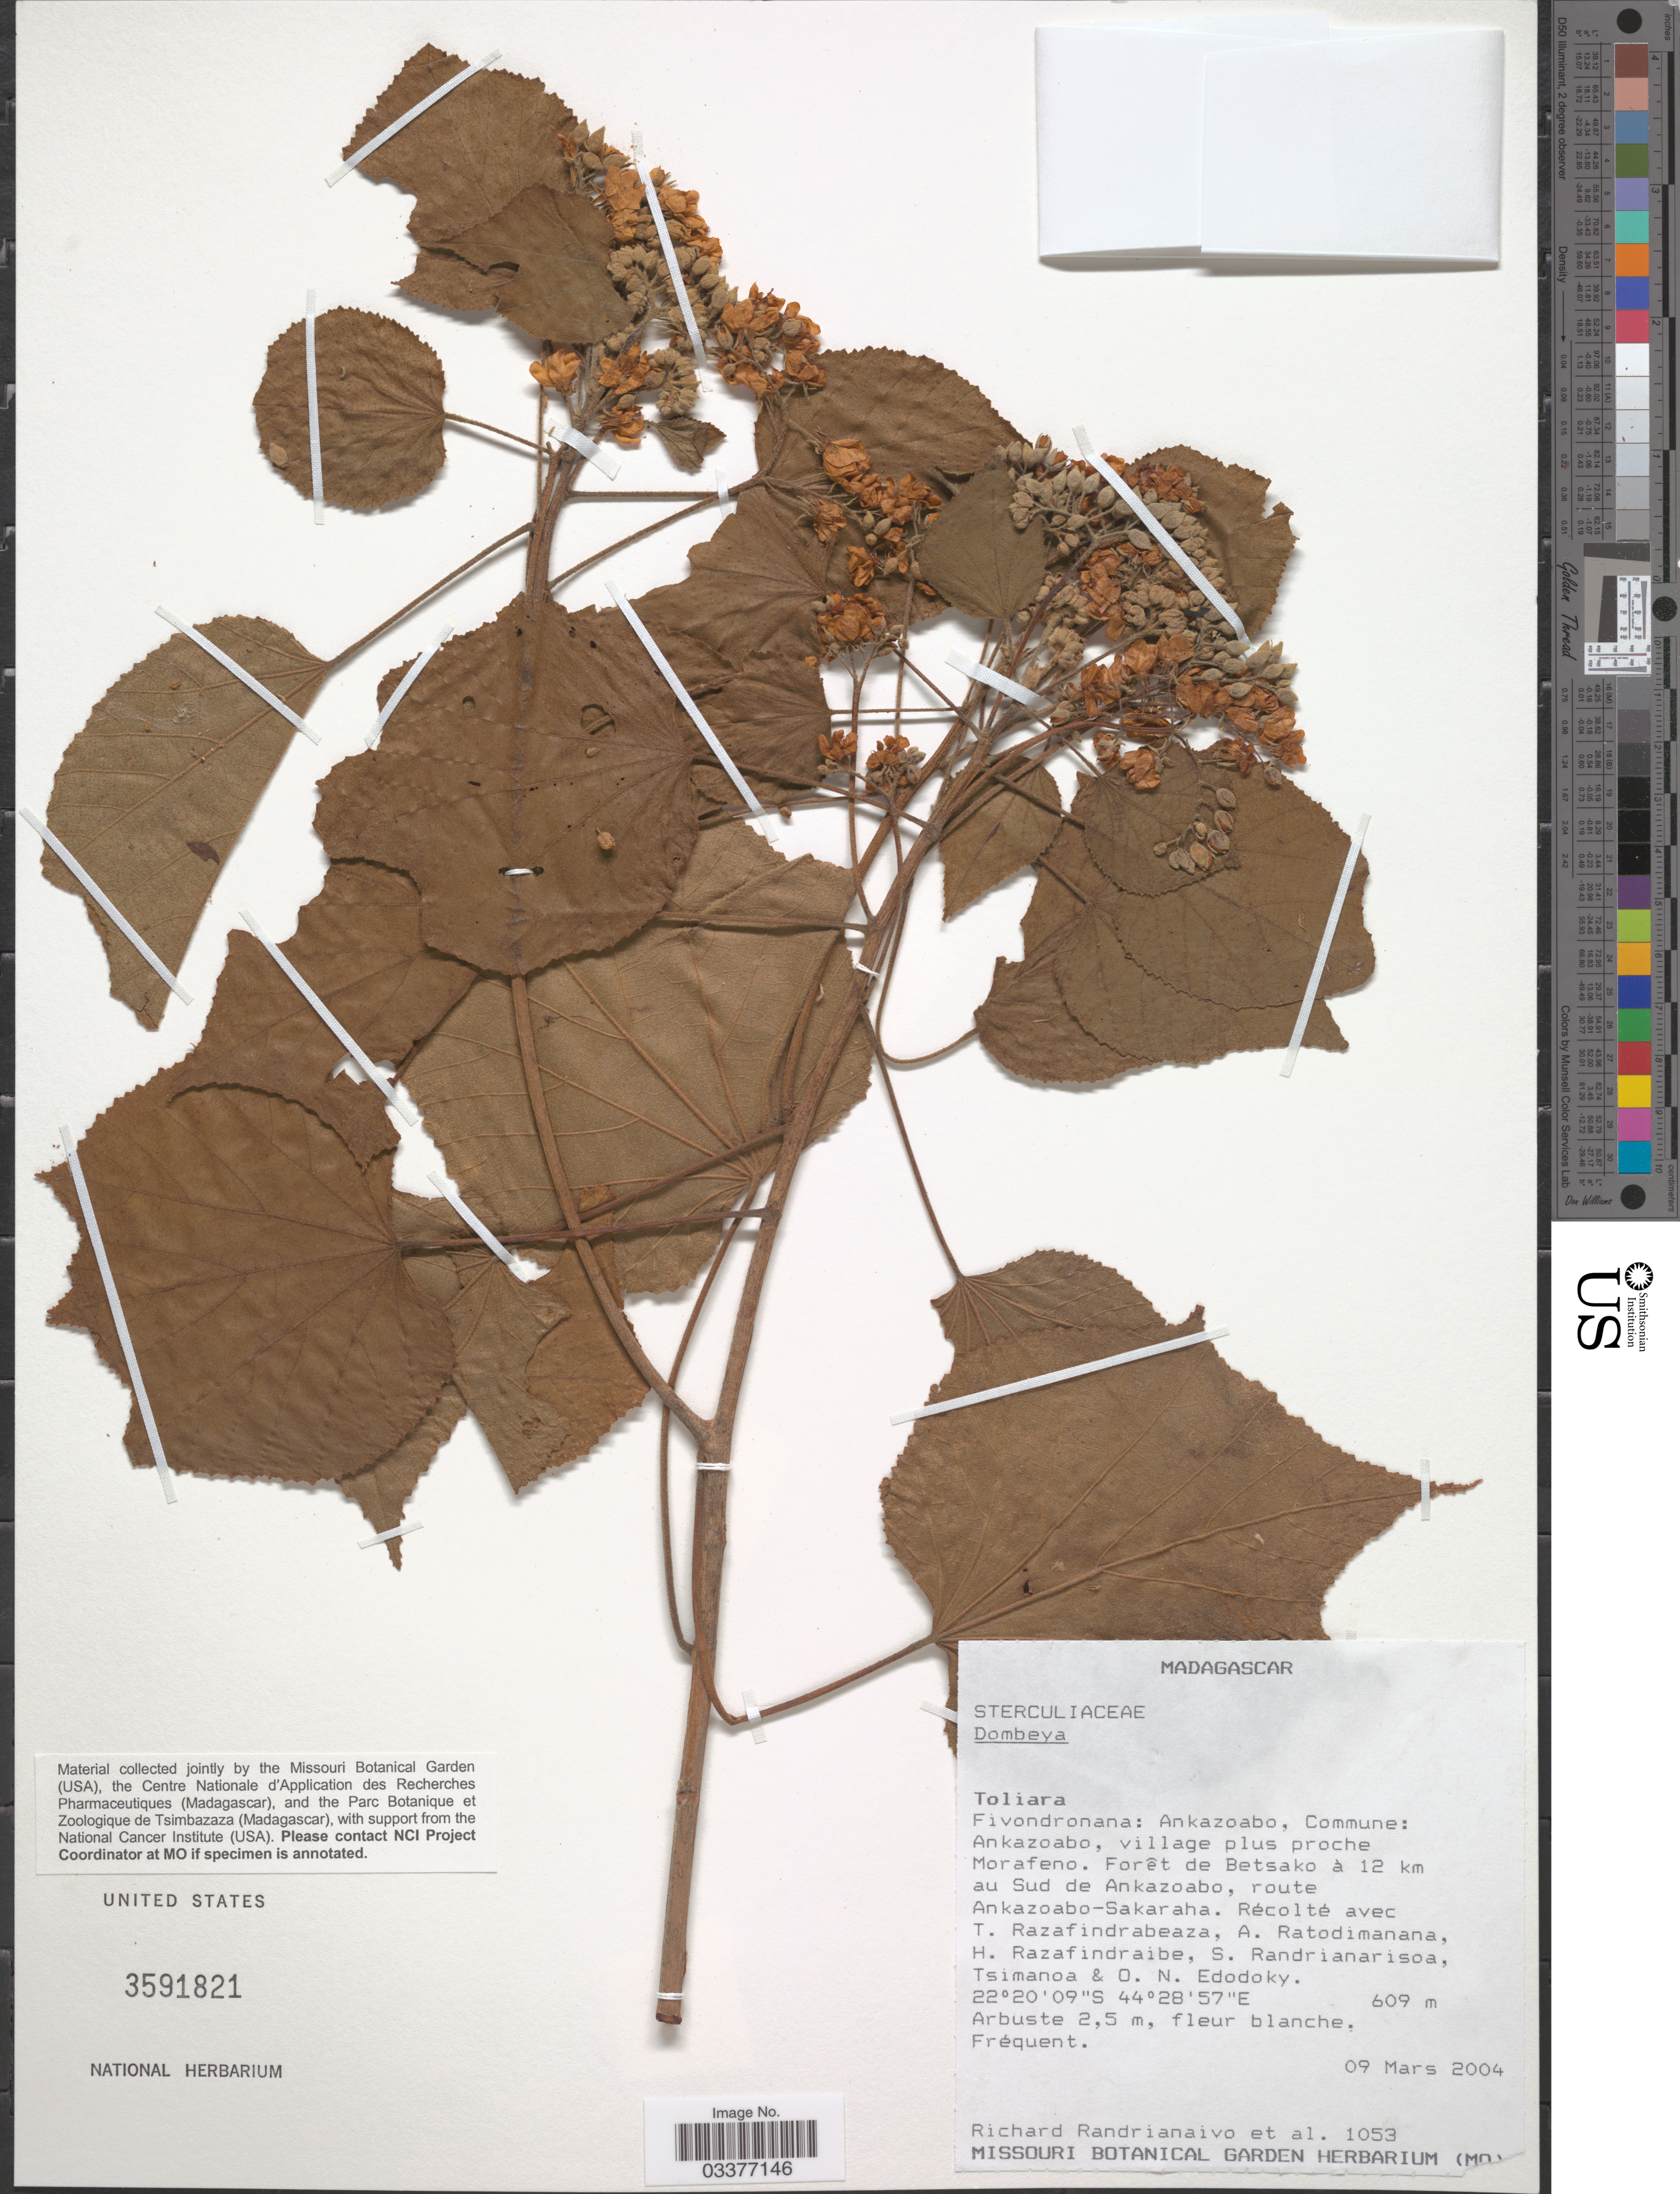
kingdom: Plantae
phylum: Tracheophyta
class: Magnoliopsida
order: Malvales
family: Malvaceae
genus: Dombeya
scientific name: Dombeya greveana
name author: Baill.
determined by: Jourdain-Fievet, L.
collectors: R. Randrianaivo, T. Razafindrabeaza, A. Ratodimanana, H. Razafindraibe & et al.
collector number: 1053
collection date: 2004-03-09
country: Madagascar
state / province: Atsimo-Andrefana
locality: Fivondronana: Ankazoabo, Commune: Ankazoabo, village plus proche Morafeno. Forêt de Betsako à 12 km au Sud de Ankazoabo, route Ankazoabo-Sakaraha.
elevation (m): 609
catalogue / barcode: US 3591821